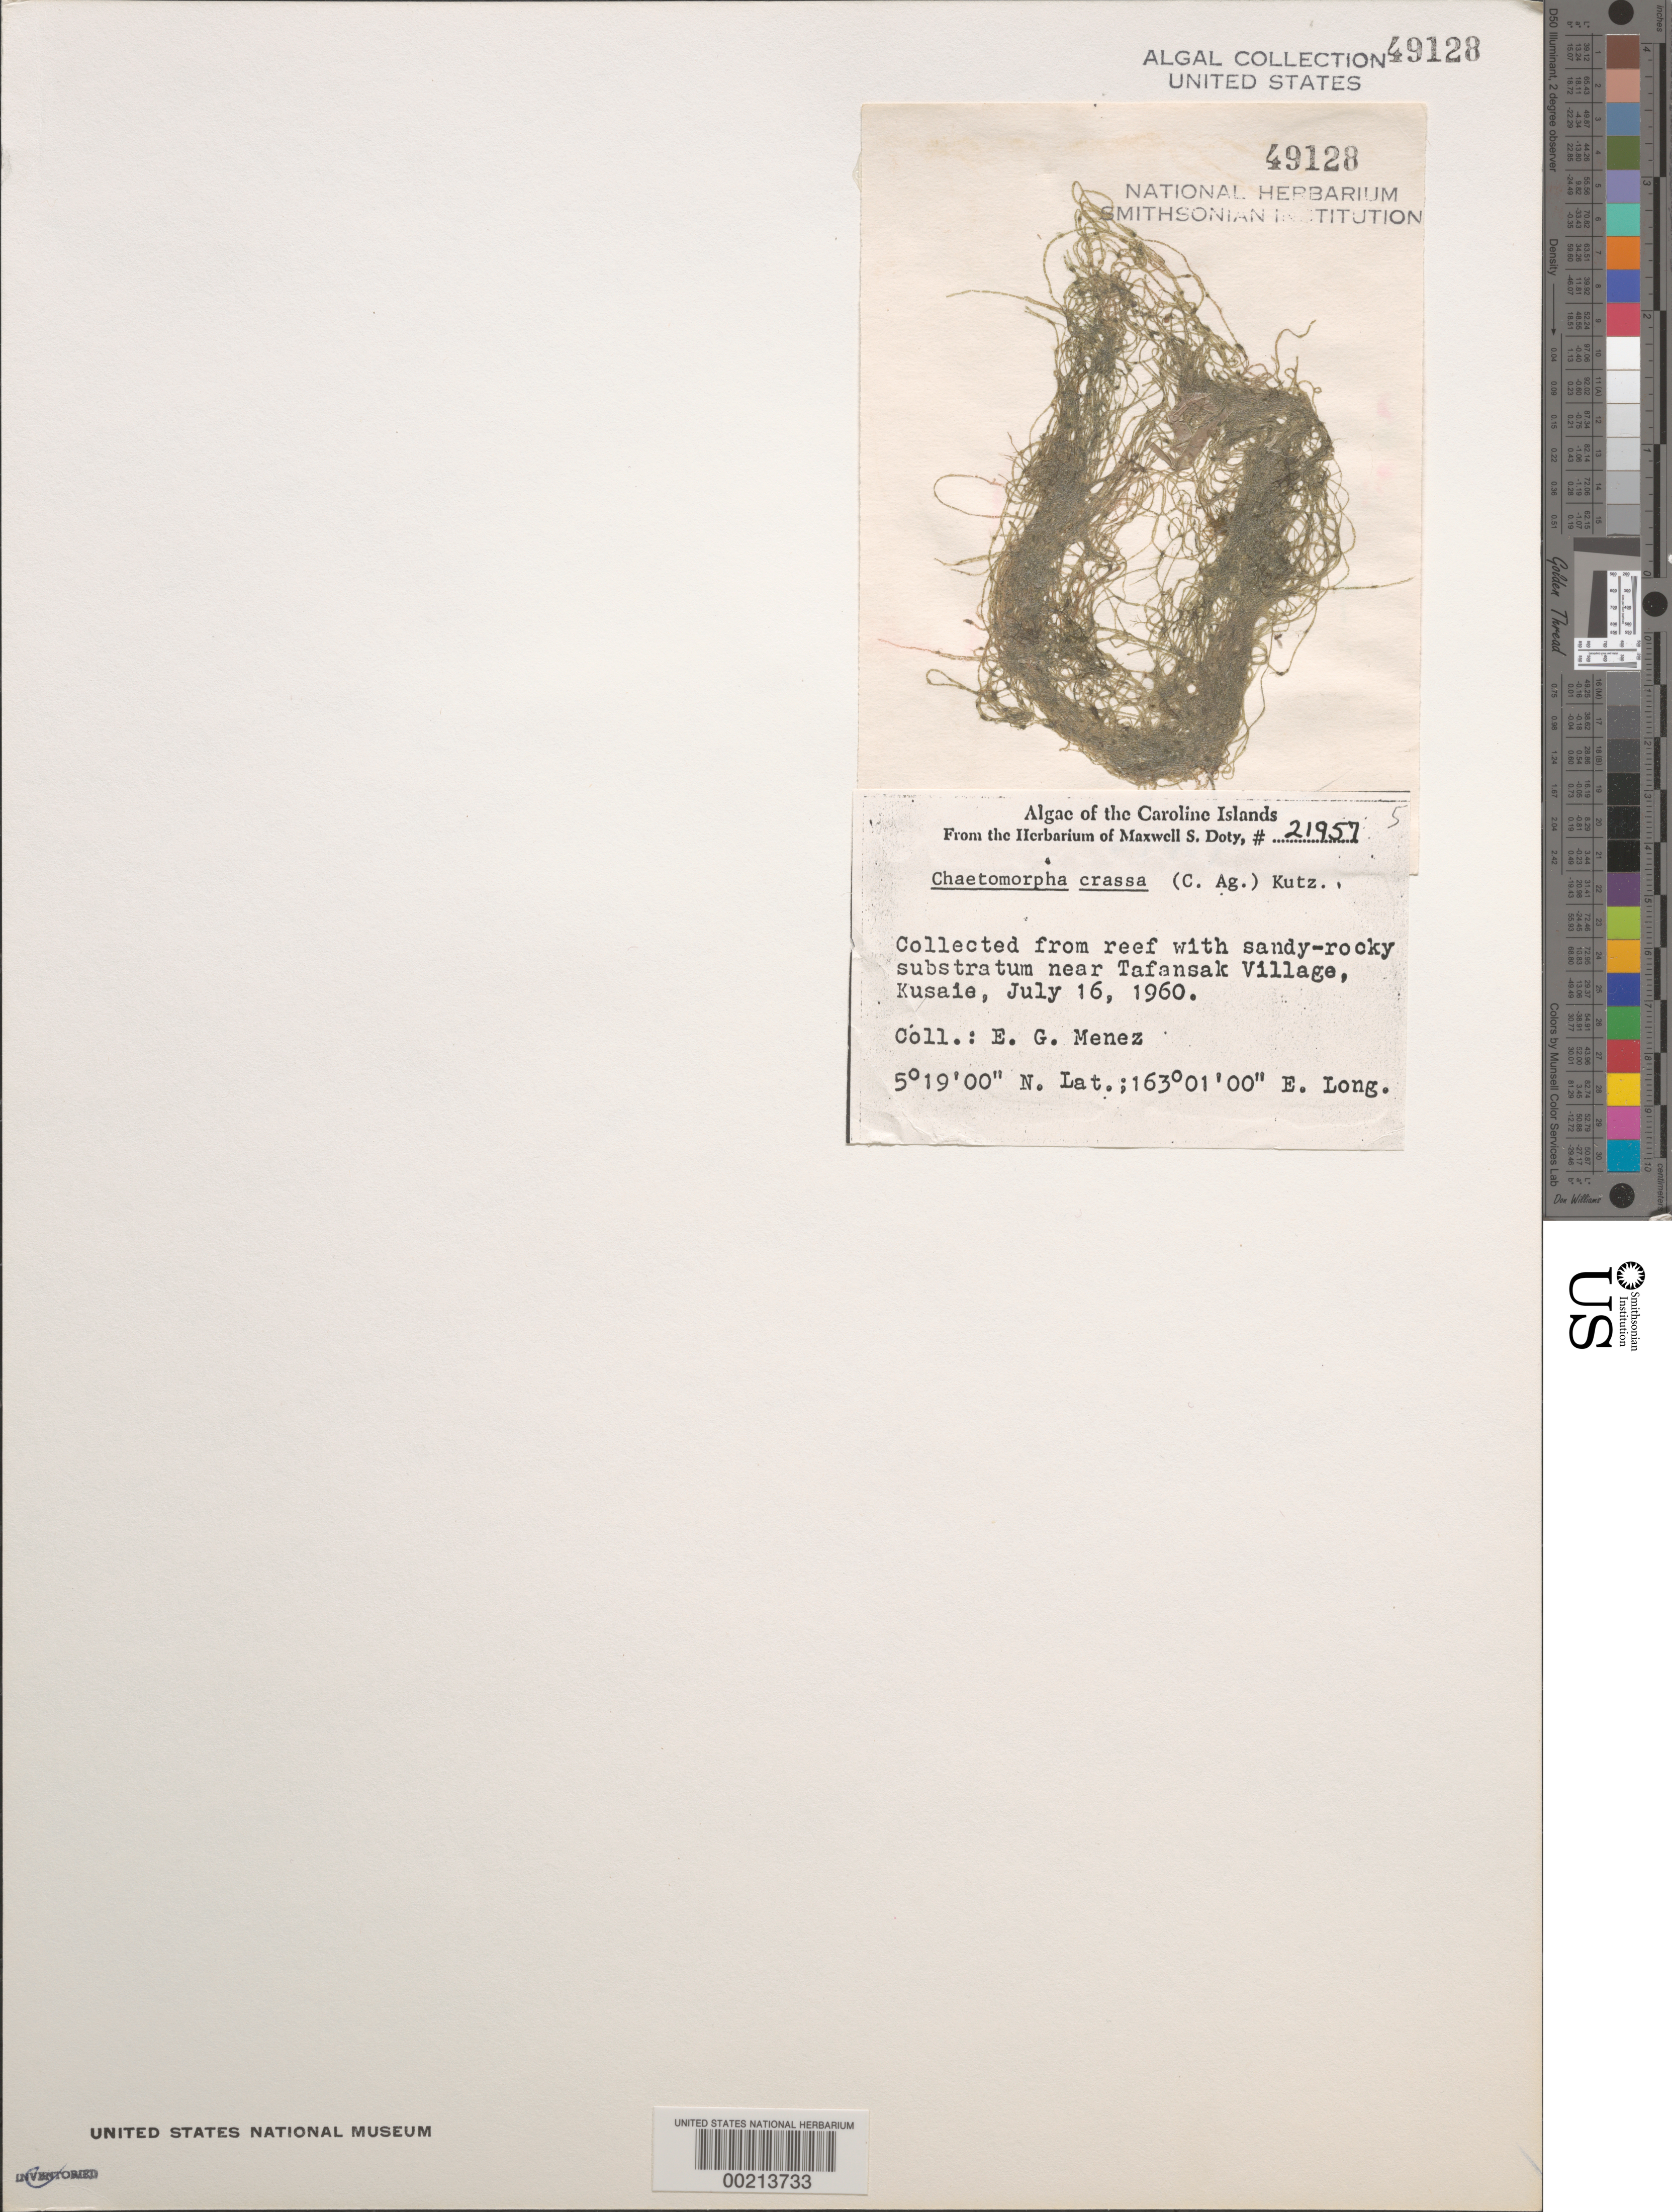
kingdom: Plantae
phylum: Chlorophyta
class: Ulvophyceae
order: Cladophorales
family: Cladophoraceae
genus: Chaetomorpha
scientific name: Chaetomorpha aerea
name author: (Dillwyn) Kütz.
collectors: Meñez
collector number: MSD 21957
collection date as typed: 16 Jul 1960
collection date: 1960-07-16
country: Micronesia, Federated States of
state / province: Kosrae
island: Kosrae [Kusaie]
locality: Near Tafansak village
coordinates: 5 19' 00" N, 163 01' 00" E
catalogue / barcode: US 49128